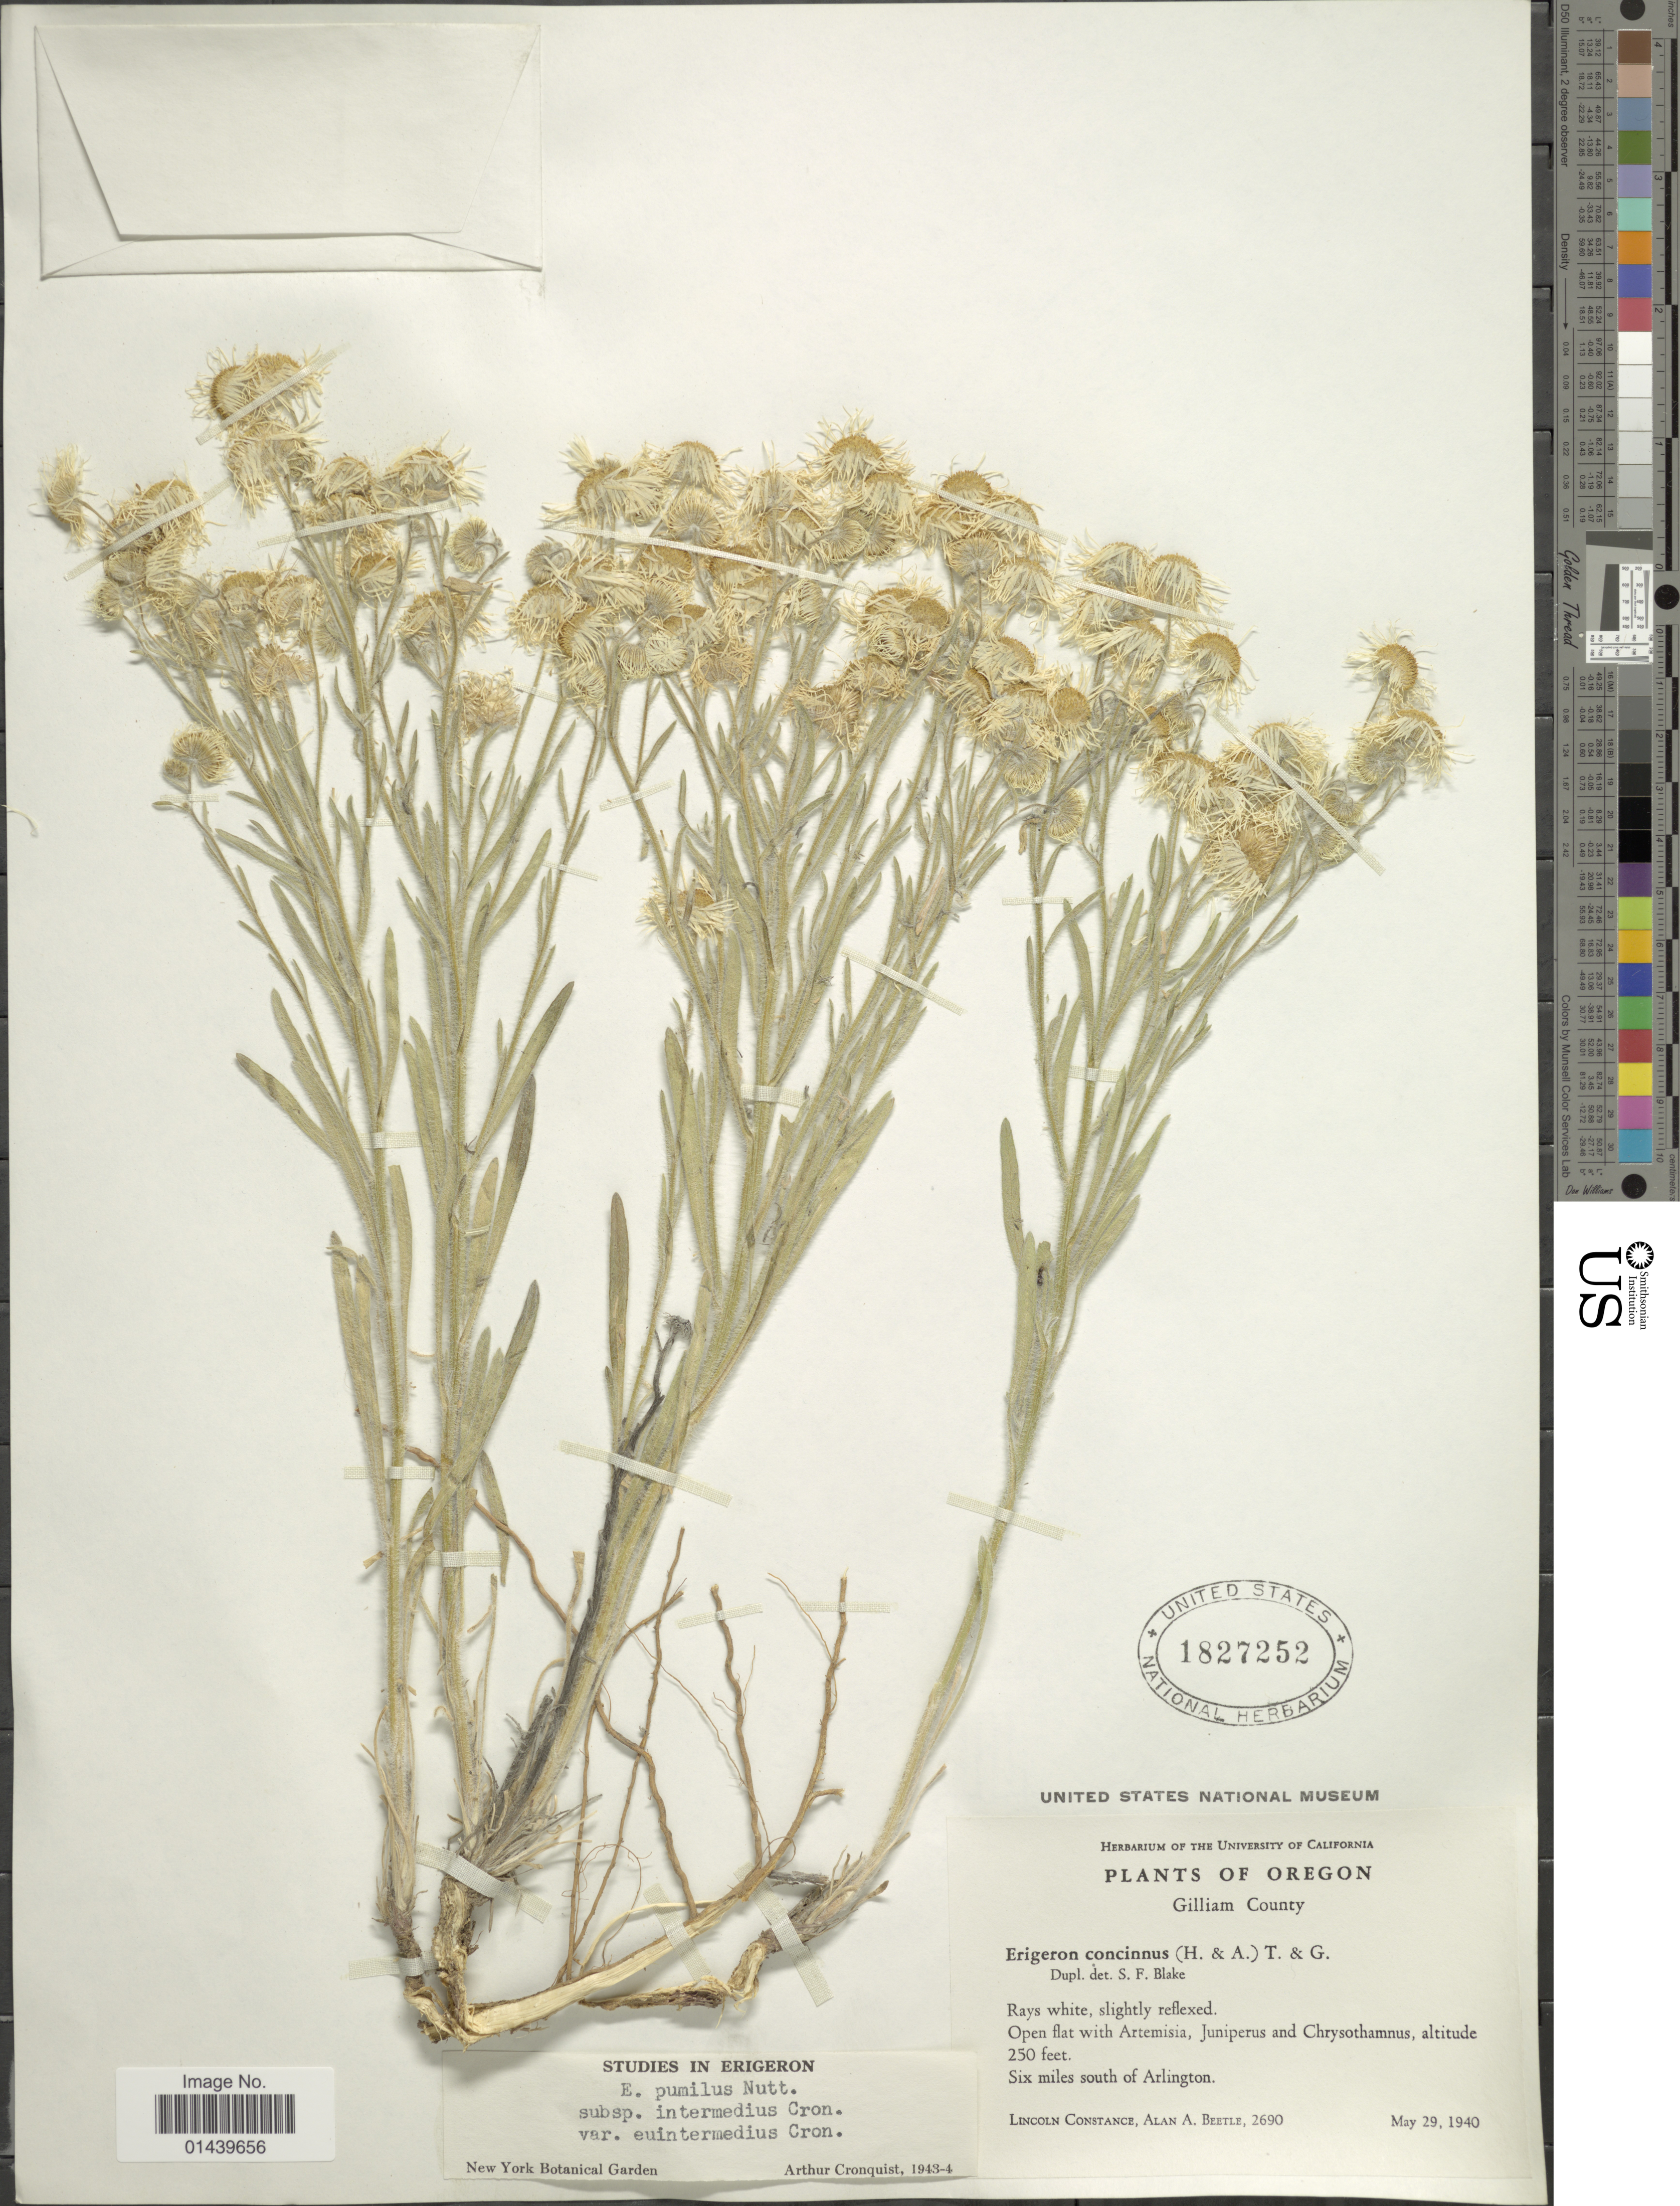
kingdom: Plantae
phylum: Tracheophyta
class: Magnoliopsida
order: Asterales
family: Asteraceae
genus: Erigeron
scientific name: Erigeron pumilus subsp. intermedius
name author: Cronq.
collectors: L. Constance & A. A. Beetle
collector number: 2690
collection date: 1940-05-29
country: United States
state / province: Oregon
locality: Gilliam County. Six miles south of Arlington.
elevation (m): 76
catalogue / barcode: US 1827252